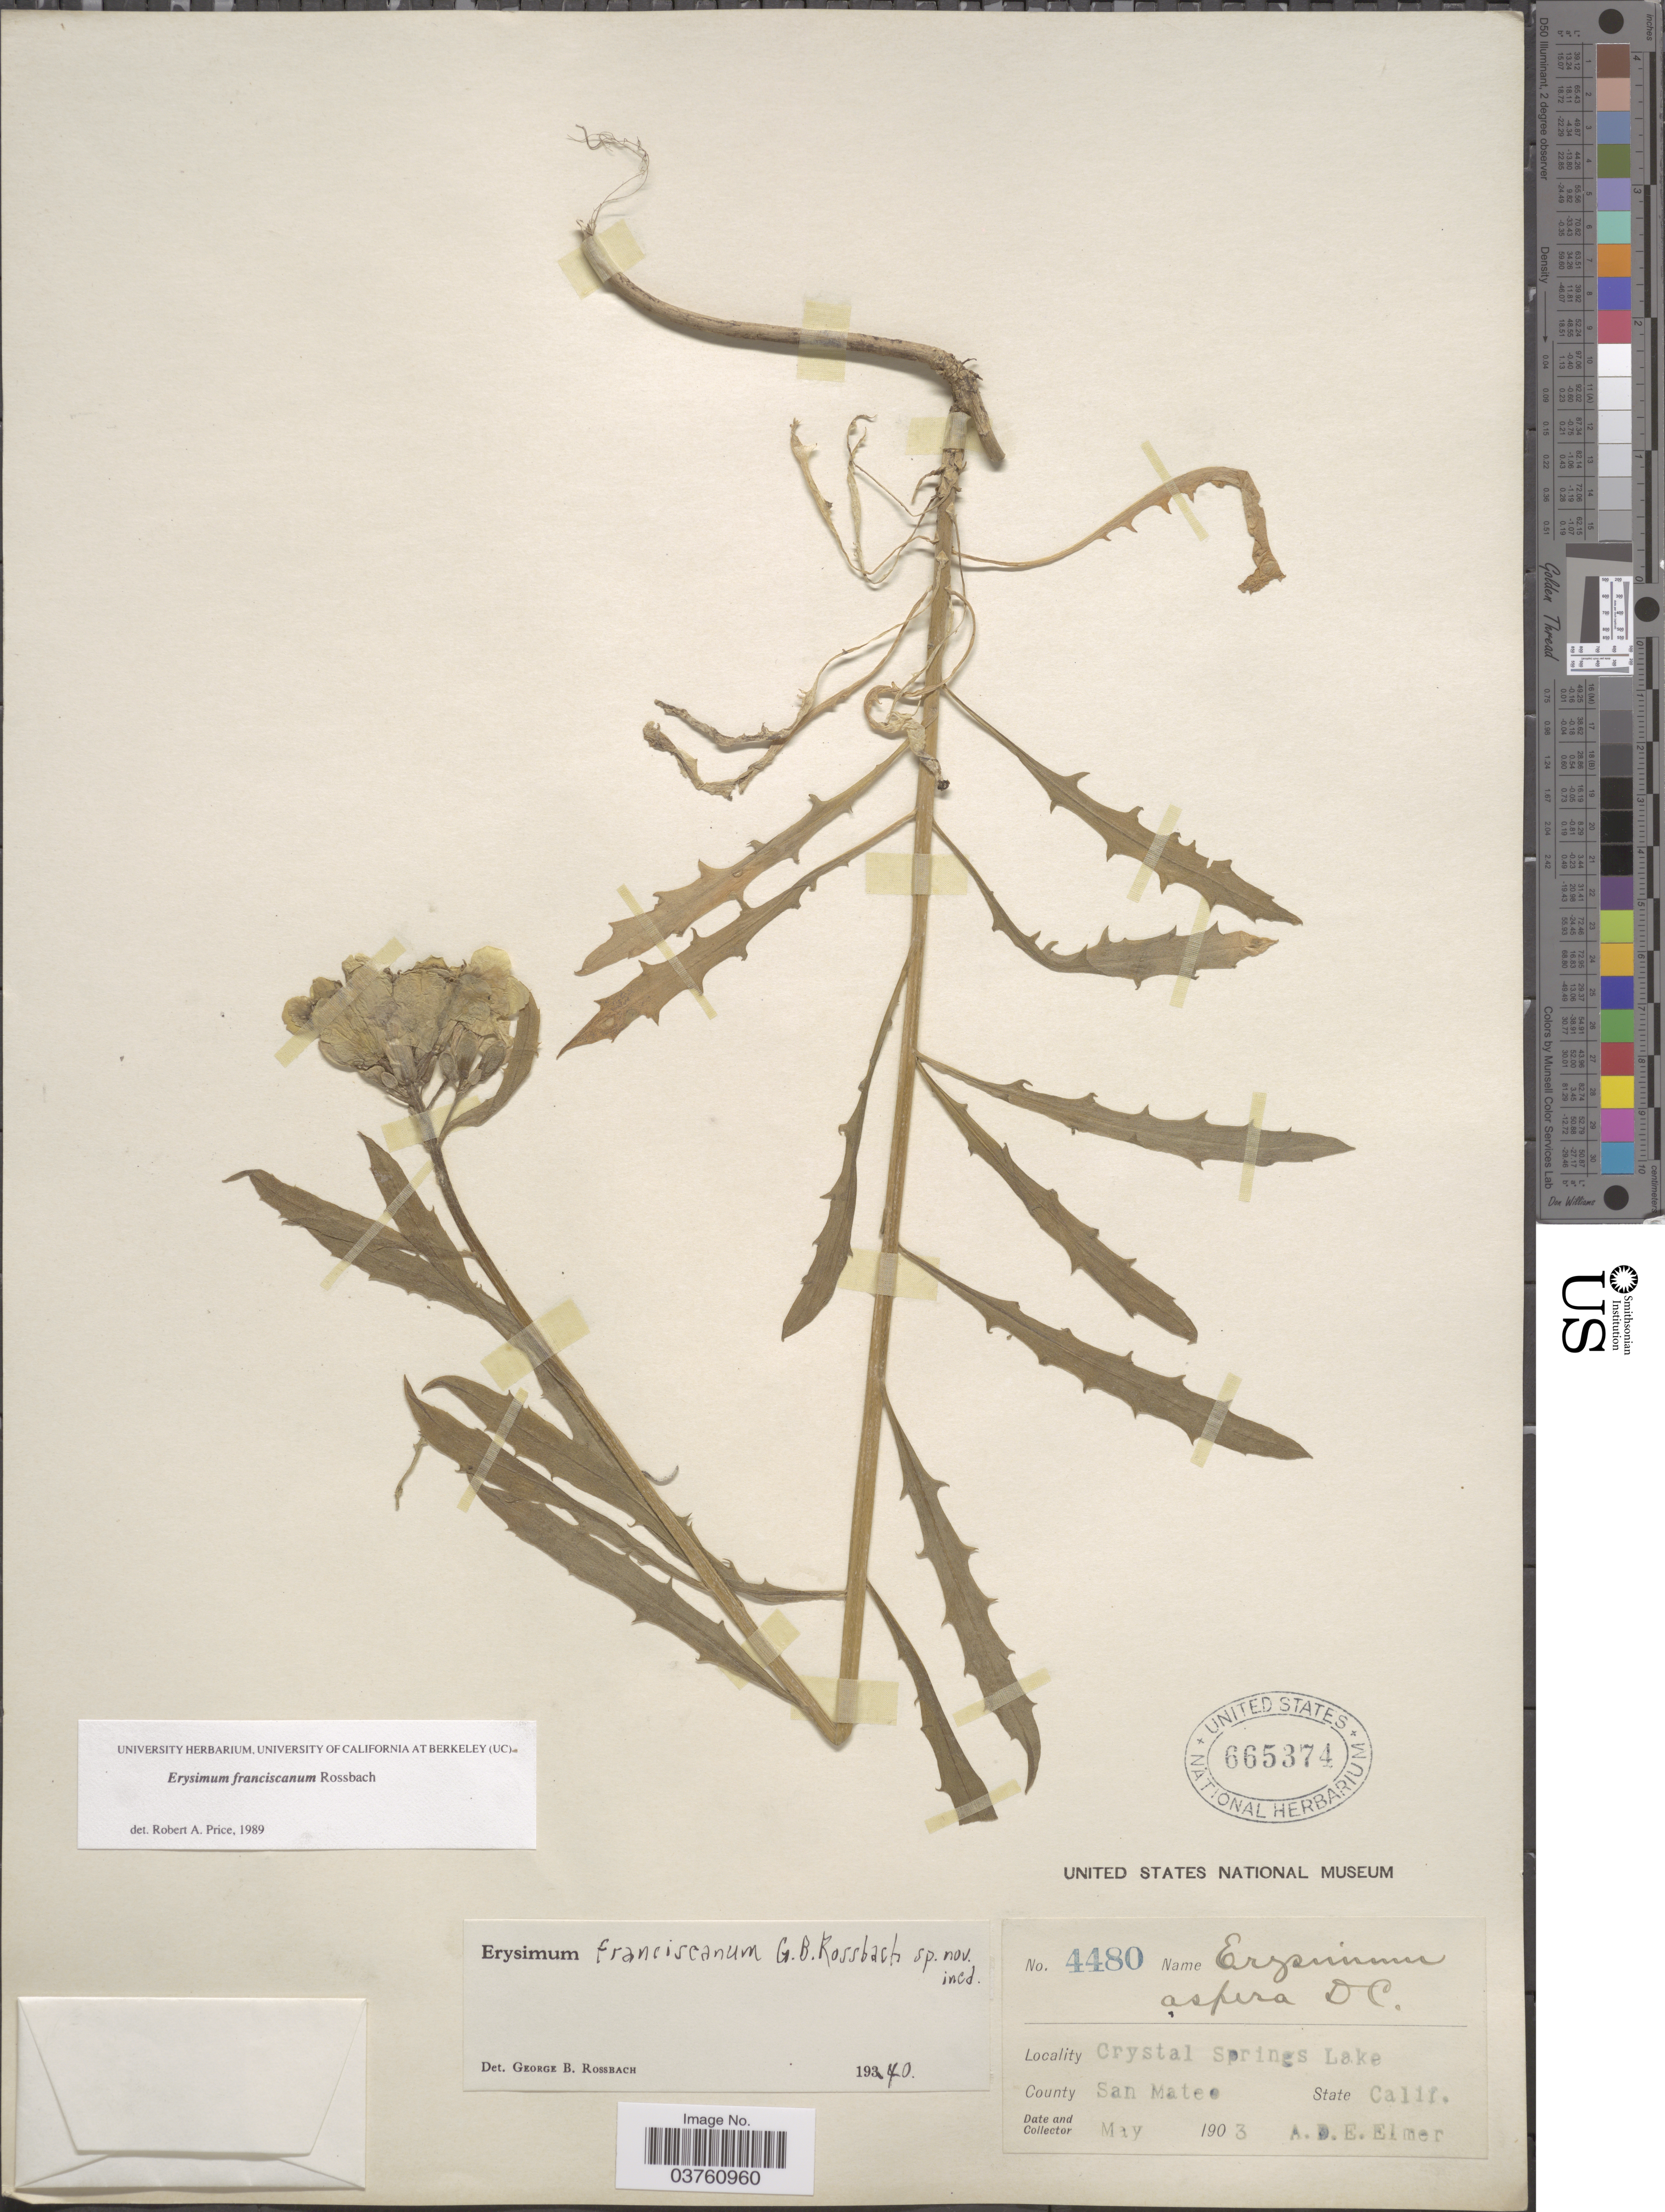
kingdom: Plantae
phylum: Tracheophyta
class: Magnoliopsida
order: Brassicales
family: Brassicaceae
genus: Erysimum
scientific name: Erysimum franciscanum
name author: Rossbach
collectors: A. D. E. Elmer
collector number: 4480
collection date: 1903-05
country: United States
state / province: California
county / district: San Mateo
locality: Crystal Springs Lake, County San Mateo.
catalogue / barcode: US 665374